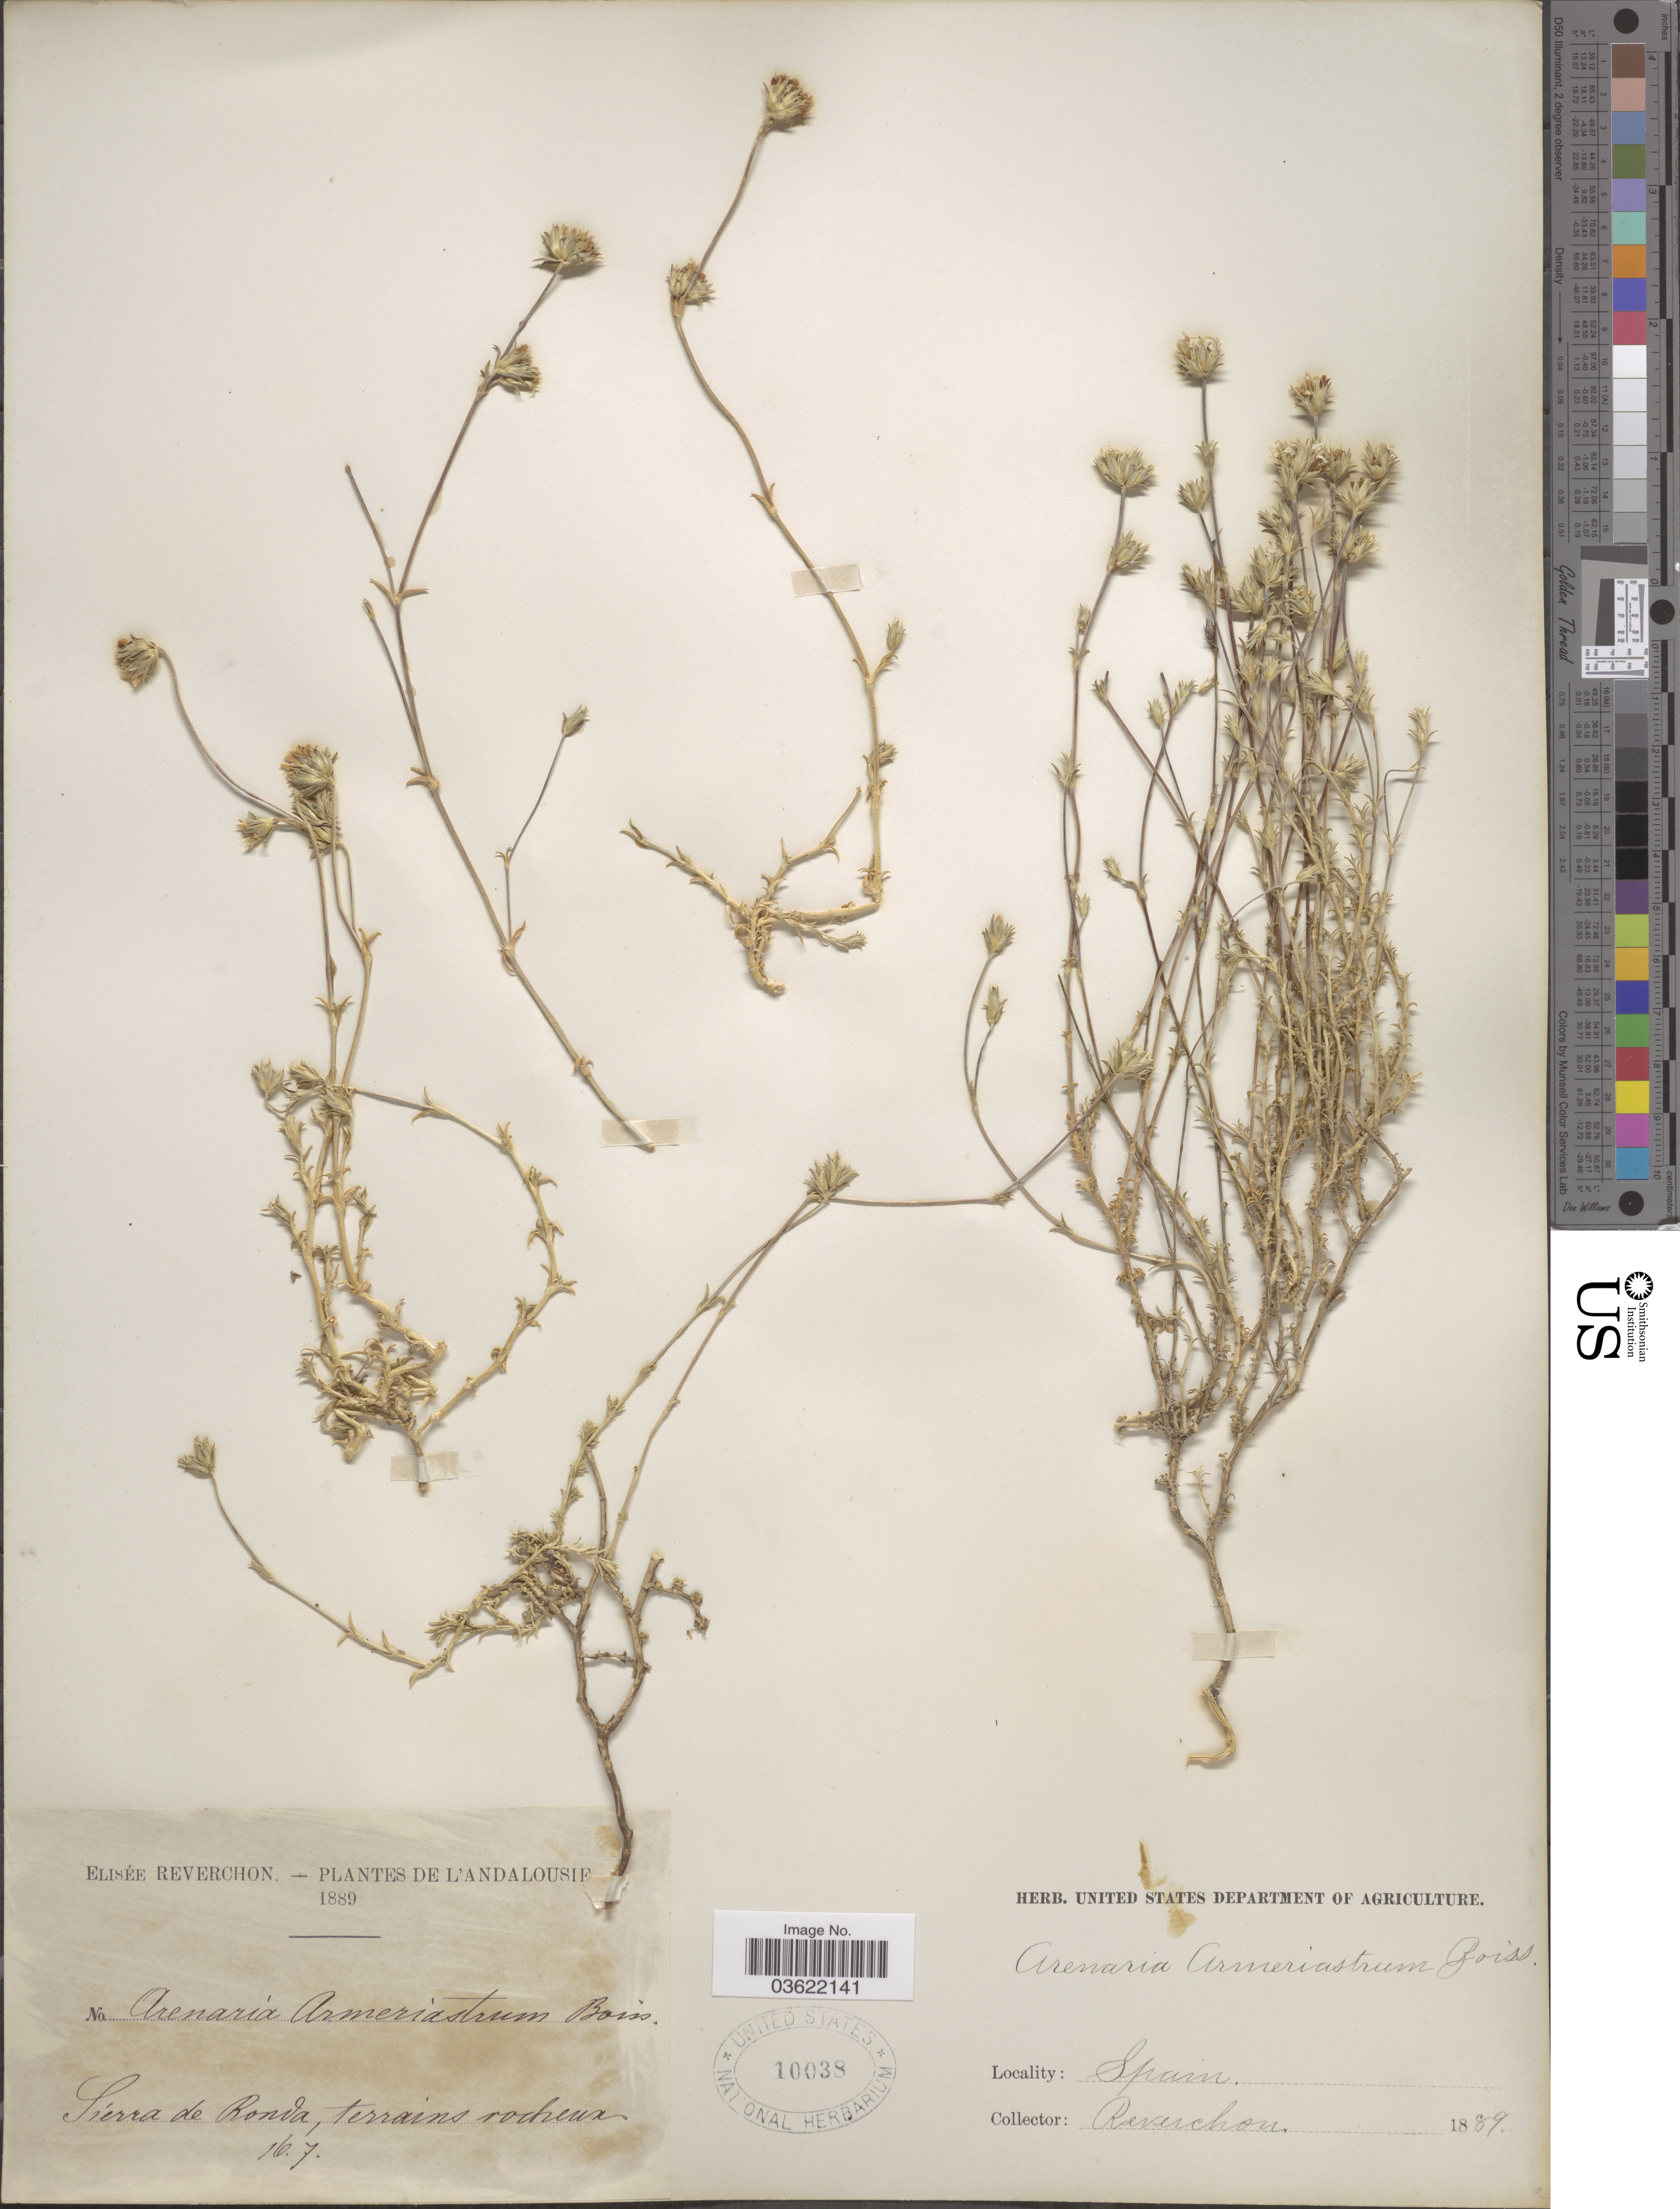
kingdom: Plantae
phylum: Tracheophyta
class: Magnoliopsida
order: Caryophyllales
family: Caryophyllaceae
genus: Arenaria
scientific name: Arenaria armeriastrum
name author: Boiss.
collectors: E. Reverchon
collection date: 1889-07-16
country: Spain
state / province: Andalucía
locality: Andalousie. Sierra de Ronda.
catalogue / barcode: US 10038